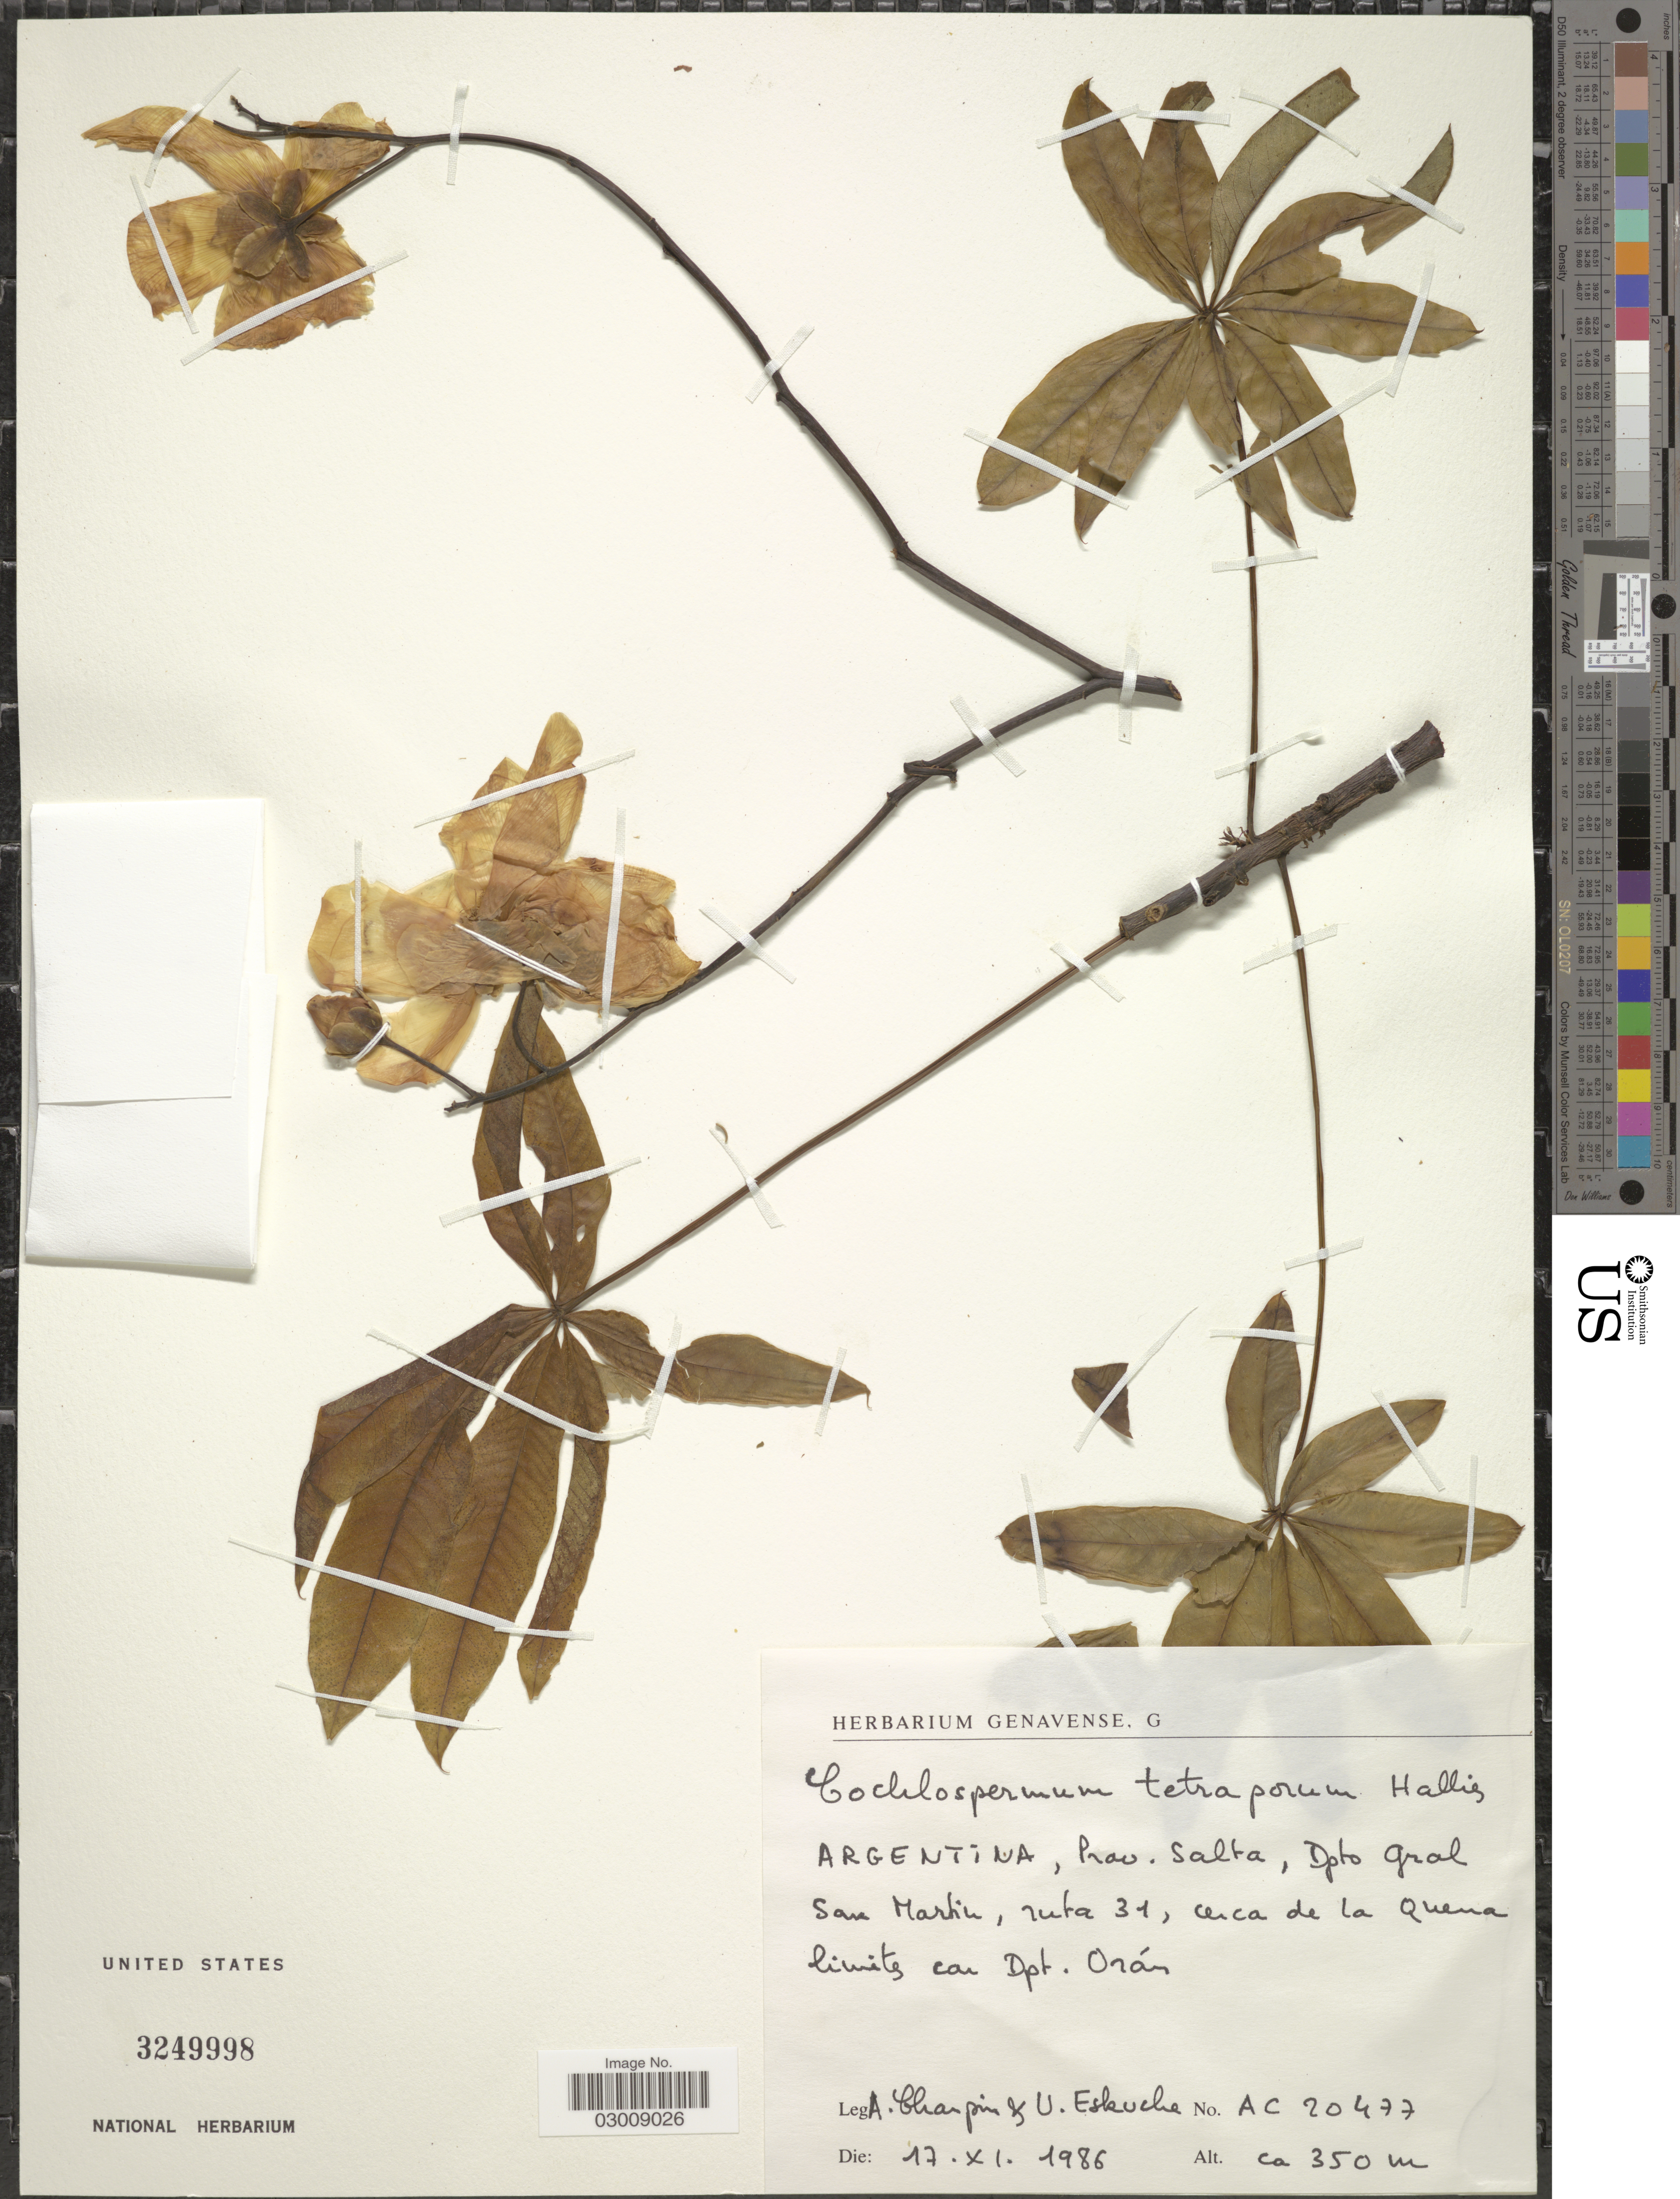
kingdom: Plantae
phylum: Tracheophyta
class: Magnoliopsida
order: Malvales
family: Cochlospermaceae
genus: Cochlospermum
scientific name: Cochlospermum tetraporum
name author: Hallier f.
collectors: A. Charpin & U. Eskuche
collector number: AC 20477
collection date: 1988-11-17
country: Argentina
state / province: Salta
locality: Dpto. Gral San Martin, ruta 31, cerca de la Quena limits car Dpto. Orán.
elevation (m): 350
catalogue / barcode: US 3249998